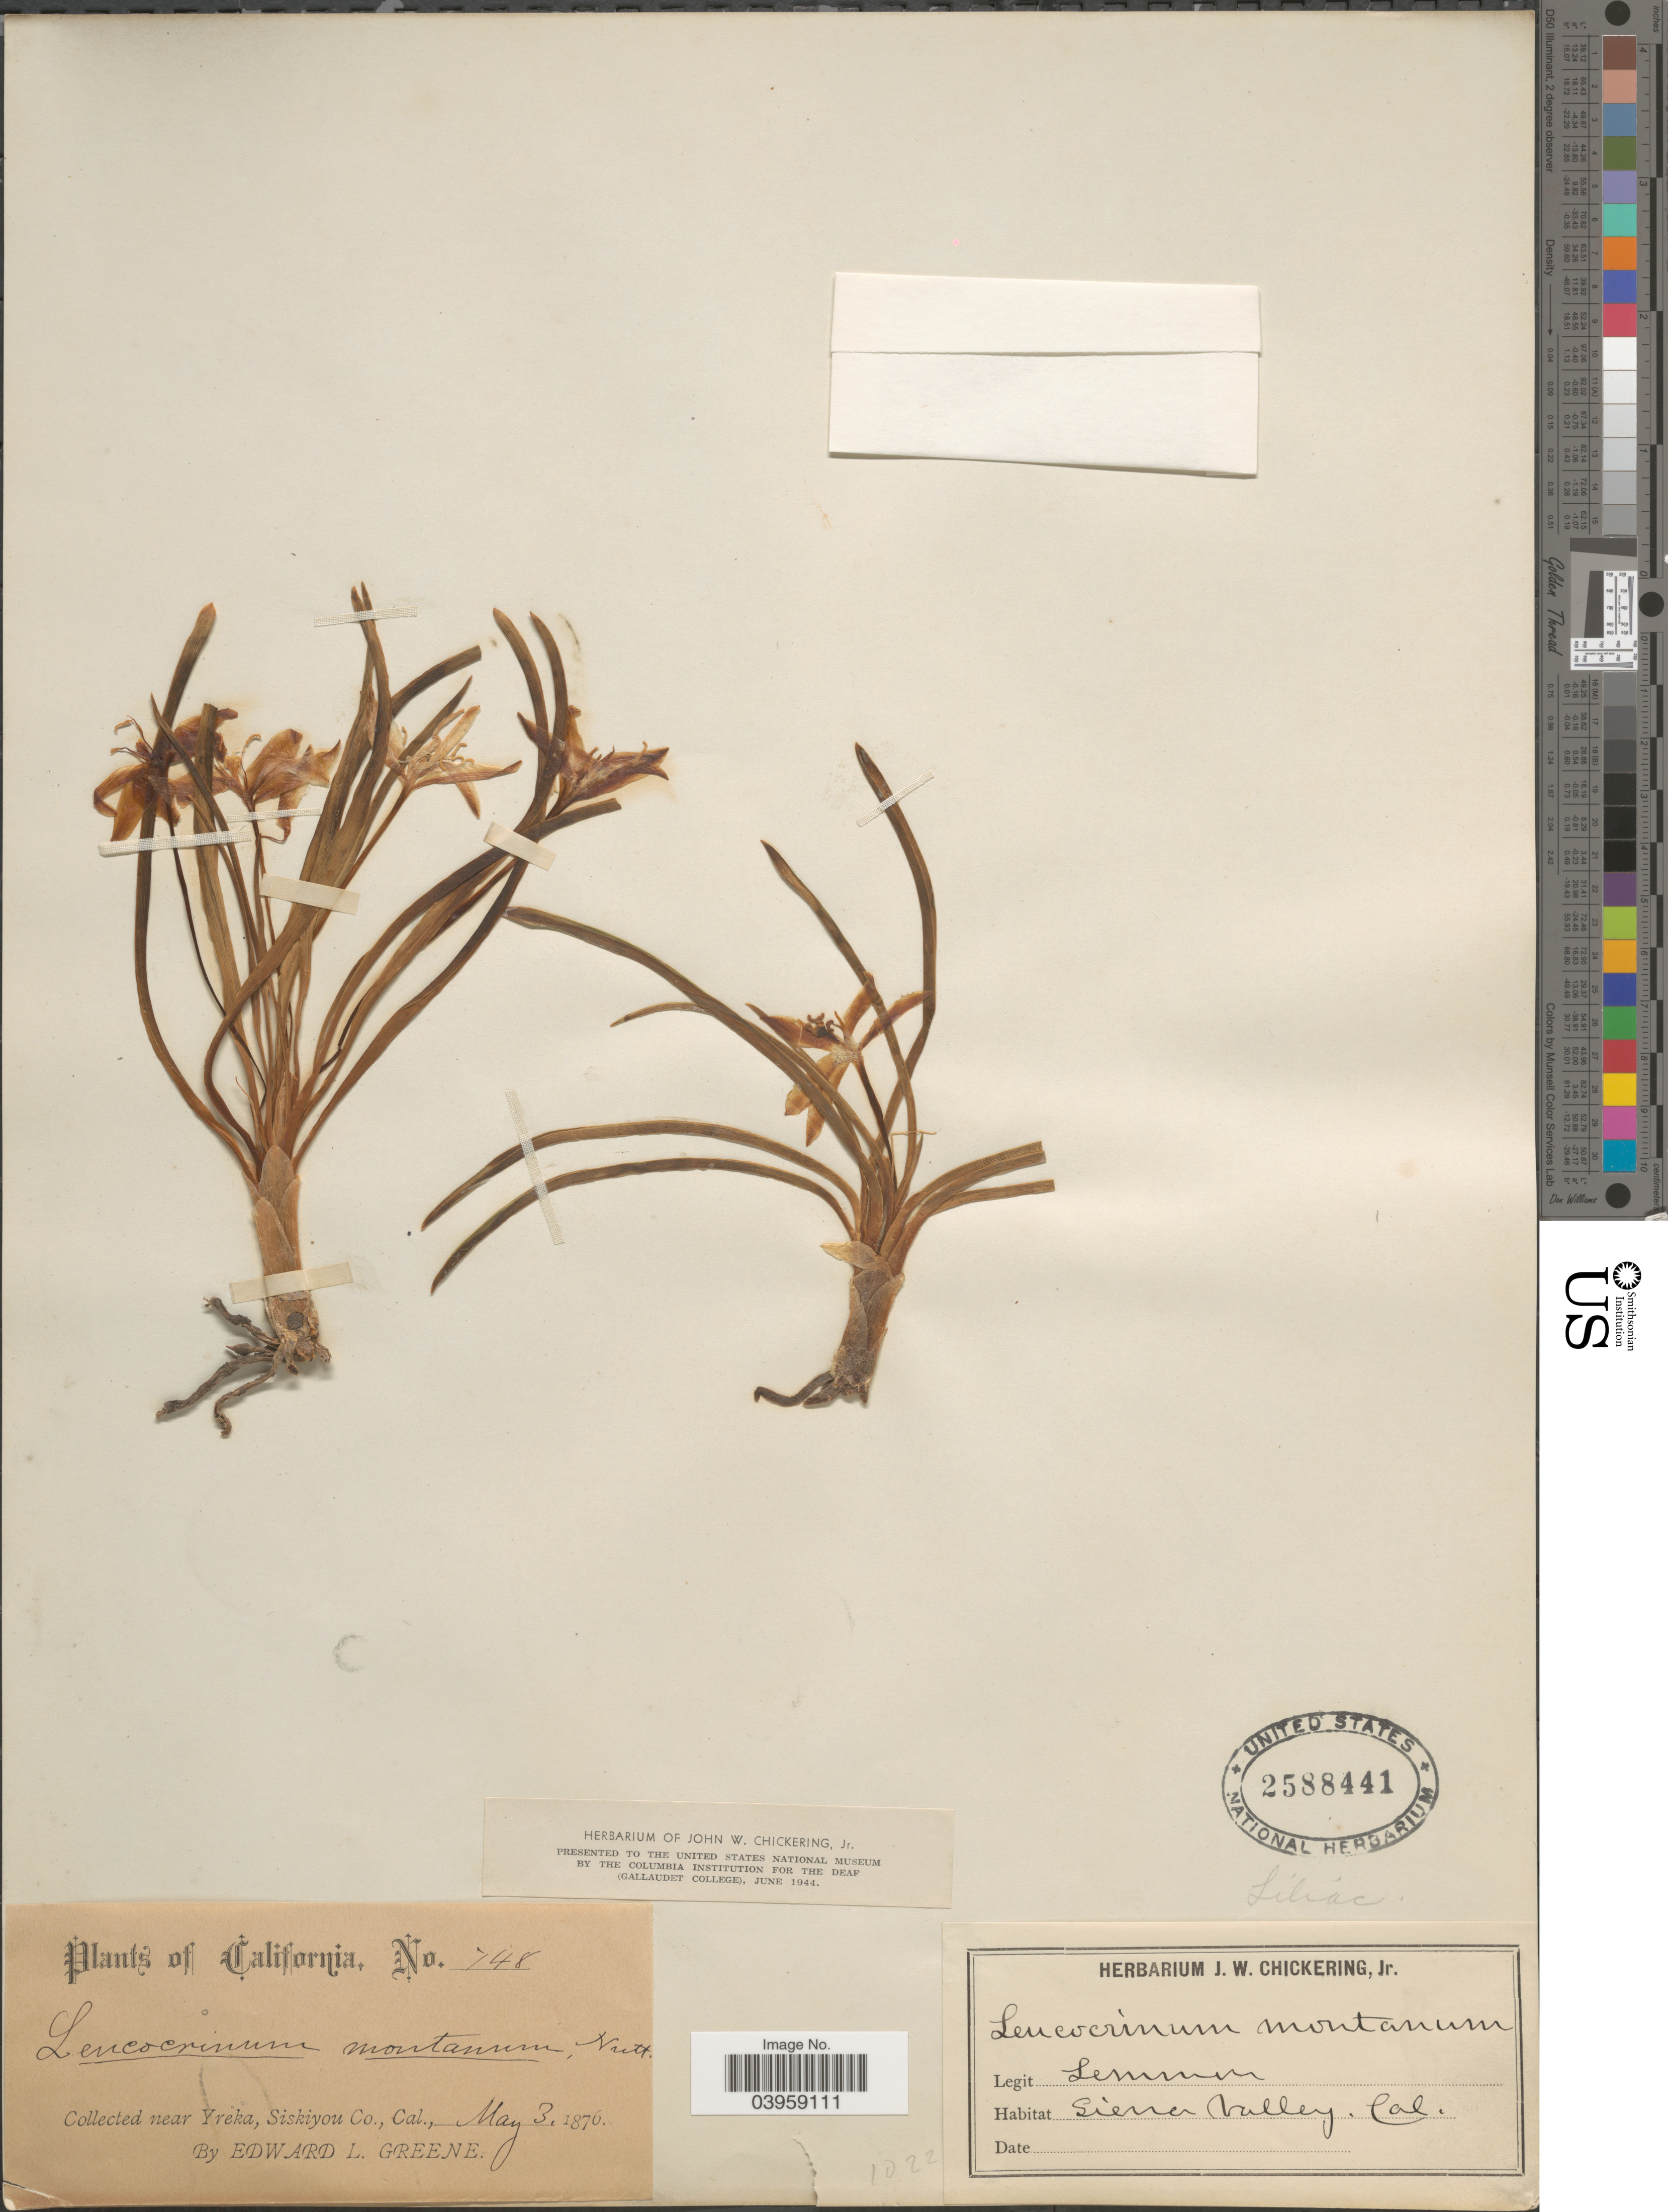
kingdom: Plantae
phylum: Tracheophyta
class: Liliopsida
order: Asparagales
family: Asparagaceae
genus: Leucocrinum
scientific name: Leucocrinum montanum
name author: Nutt.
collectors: E. L. Greene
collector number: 748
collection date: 1876-05-03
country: United States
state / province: California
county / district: Siskiyou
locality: Near Yreka, Siskiyou Co. Sierra Valley.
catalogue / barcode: US 2588441